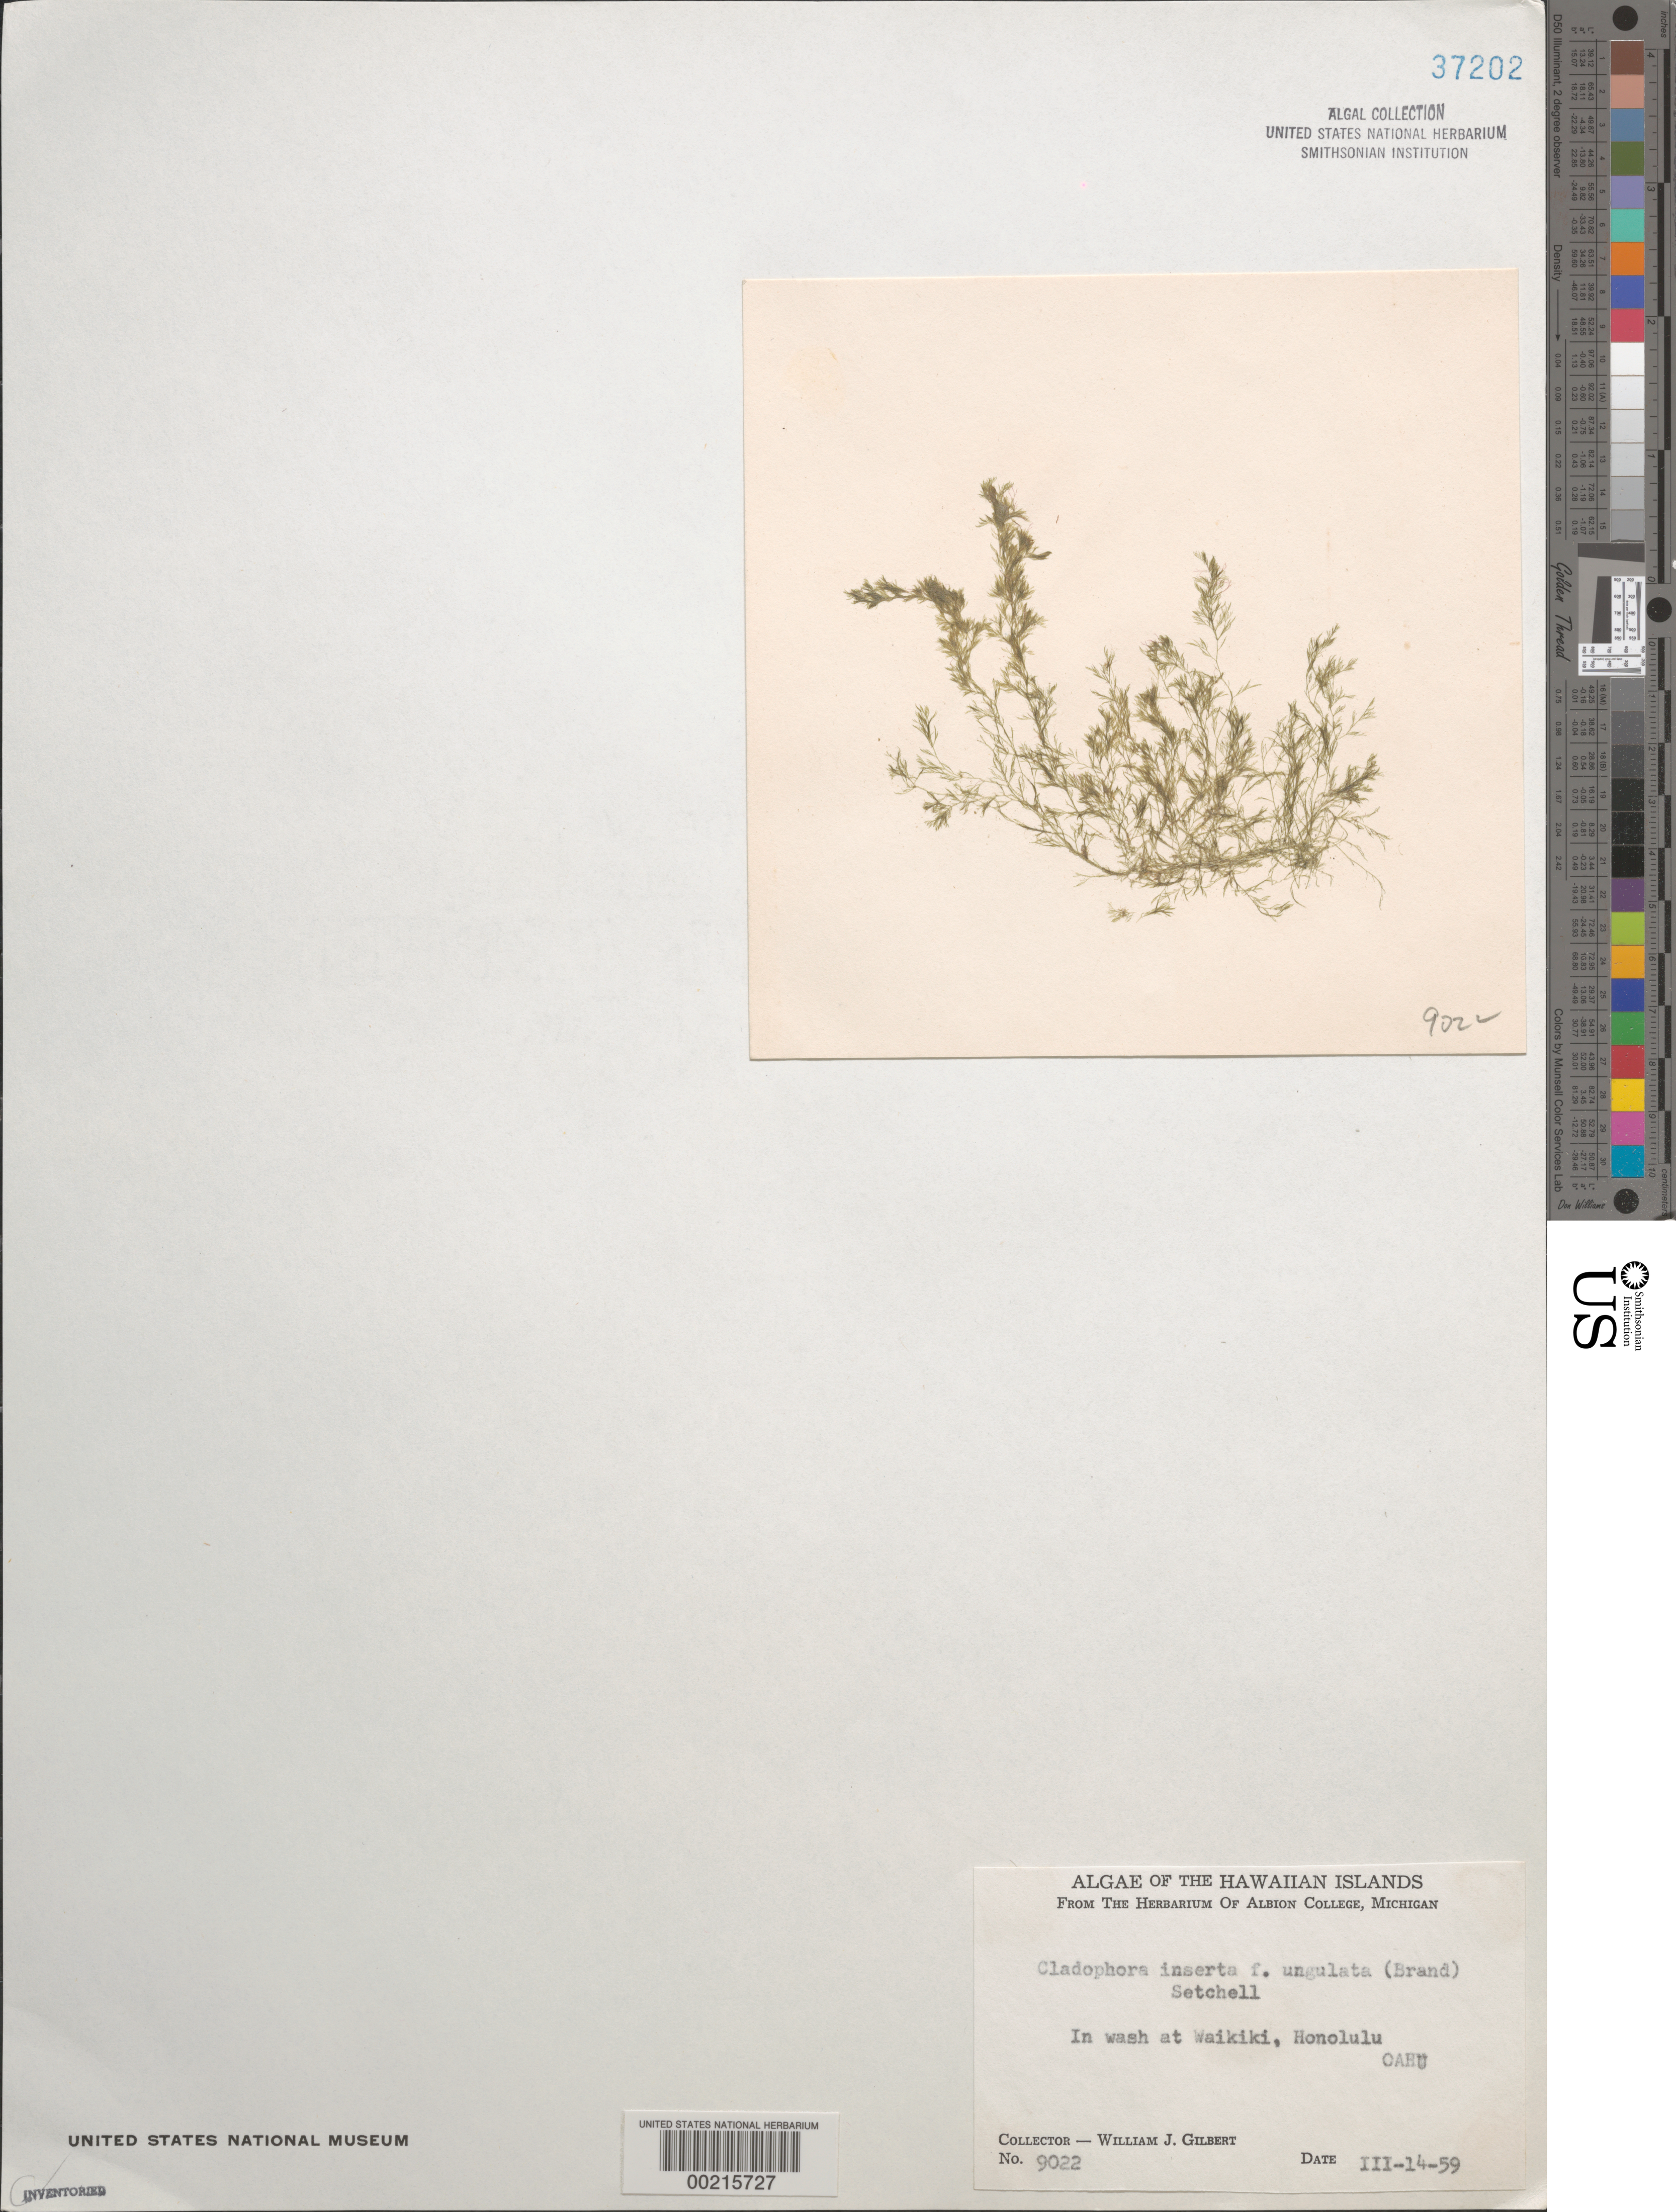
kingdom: Plantae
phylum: Chlorophyta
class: Ulvophyceae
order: Cladophorales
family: Cladophoraceae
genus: Cladophora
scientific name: Cladophora vagabunda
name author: (L.) C. Hoek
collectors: W. J. Gilbert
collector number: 9022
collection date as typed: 14 Mar 1959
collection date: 1959-03-14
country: United States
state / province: Hawaii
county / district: Honolulu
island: Oahu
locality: Honolulu, Waikiki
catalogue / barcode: US 37202